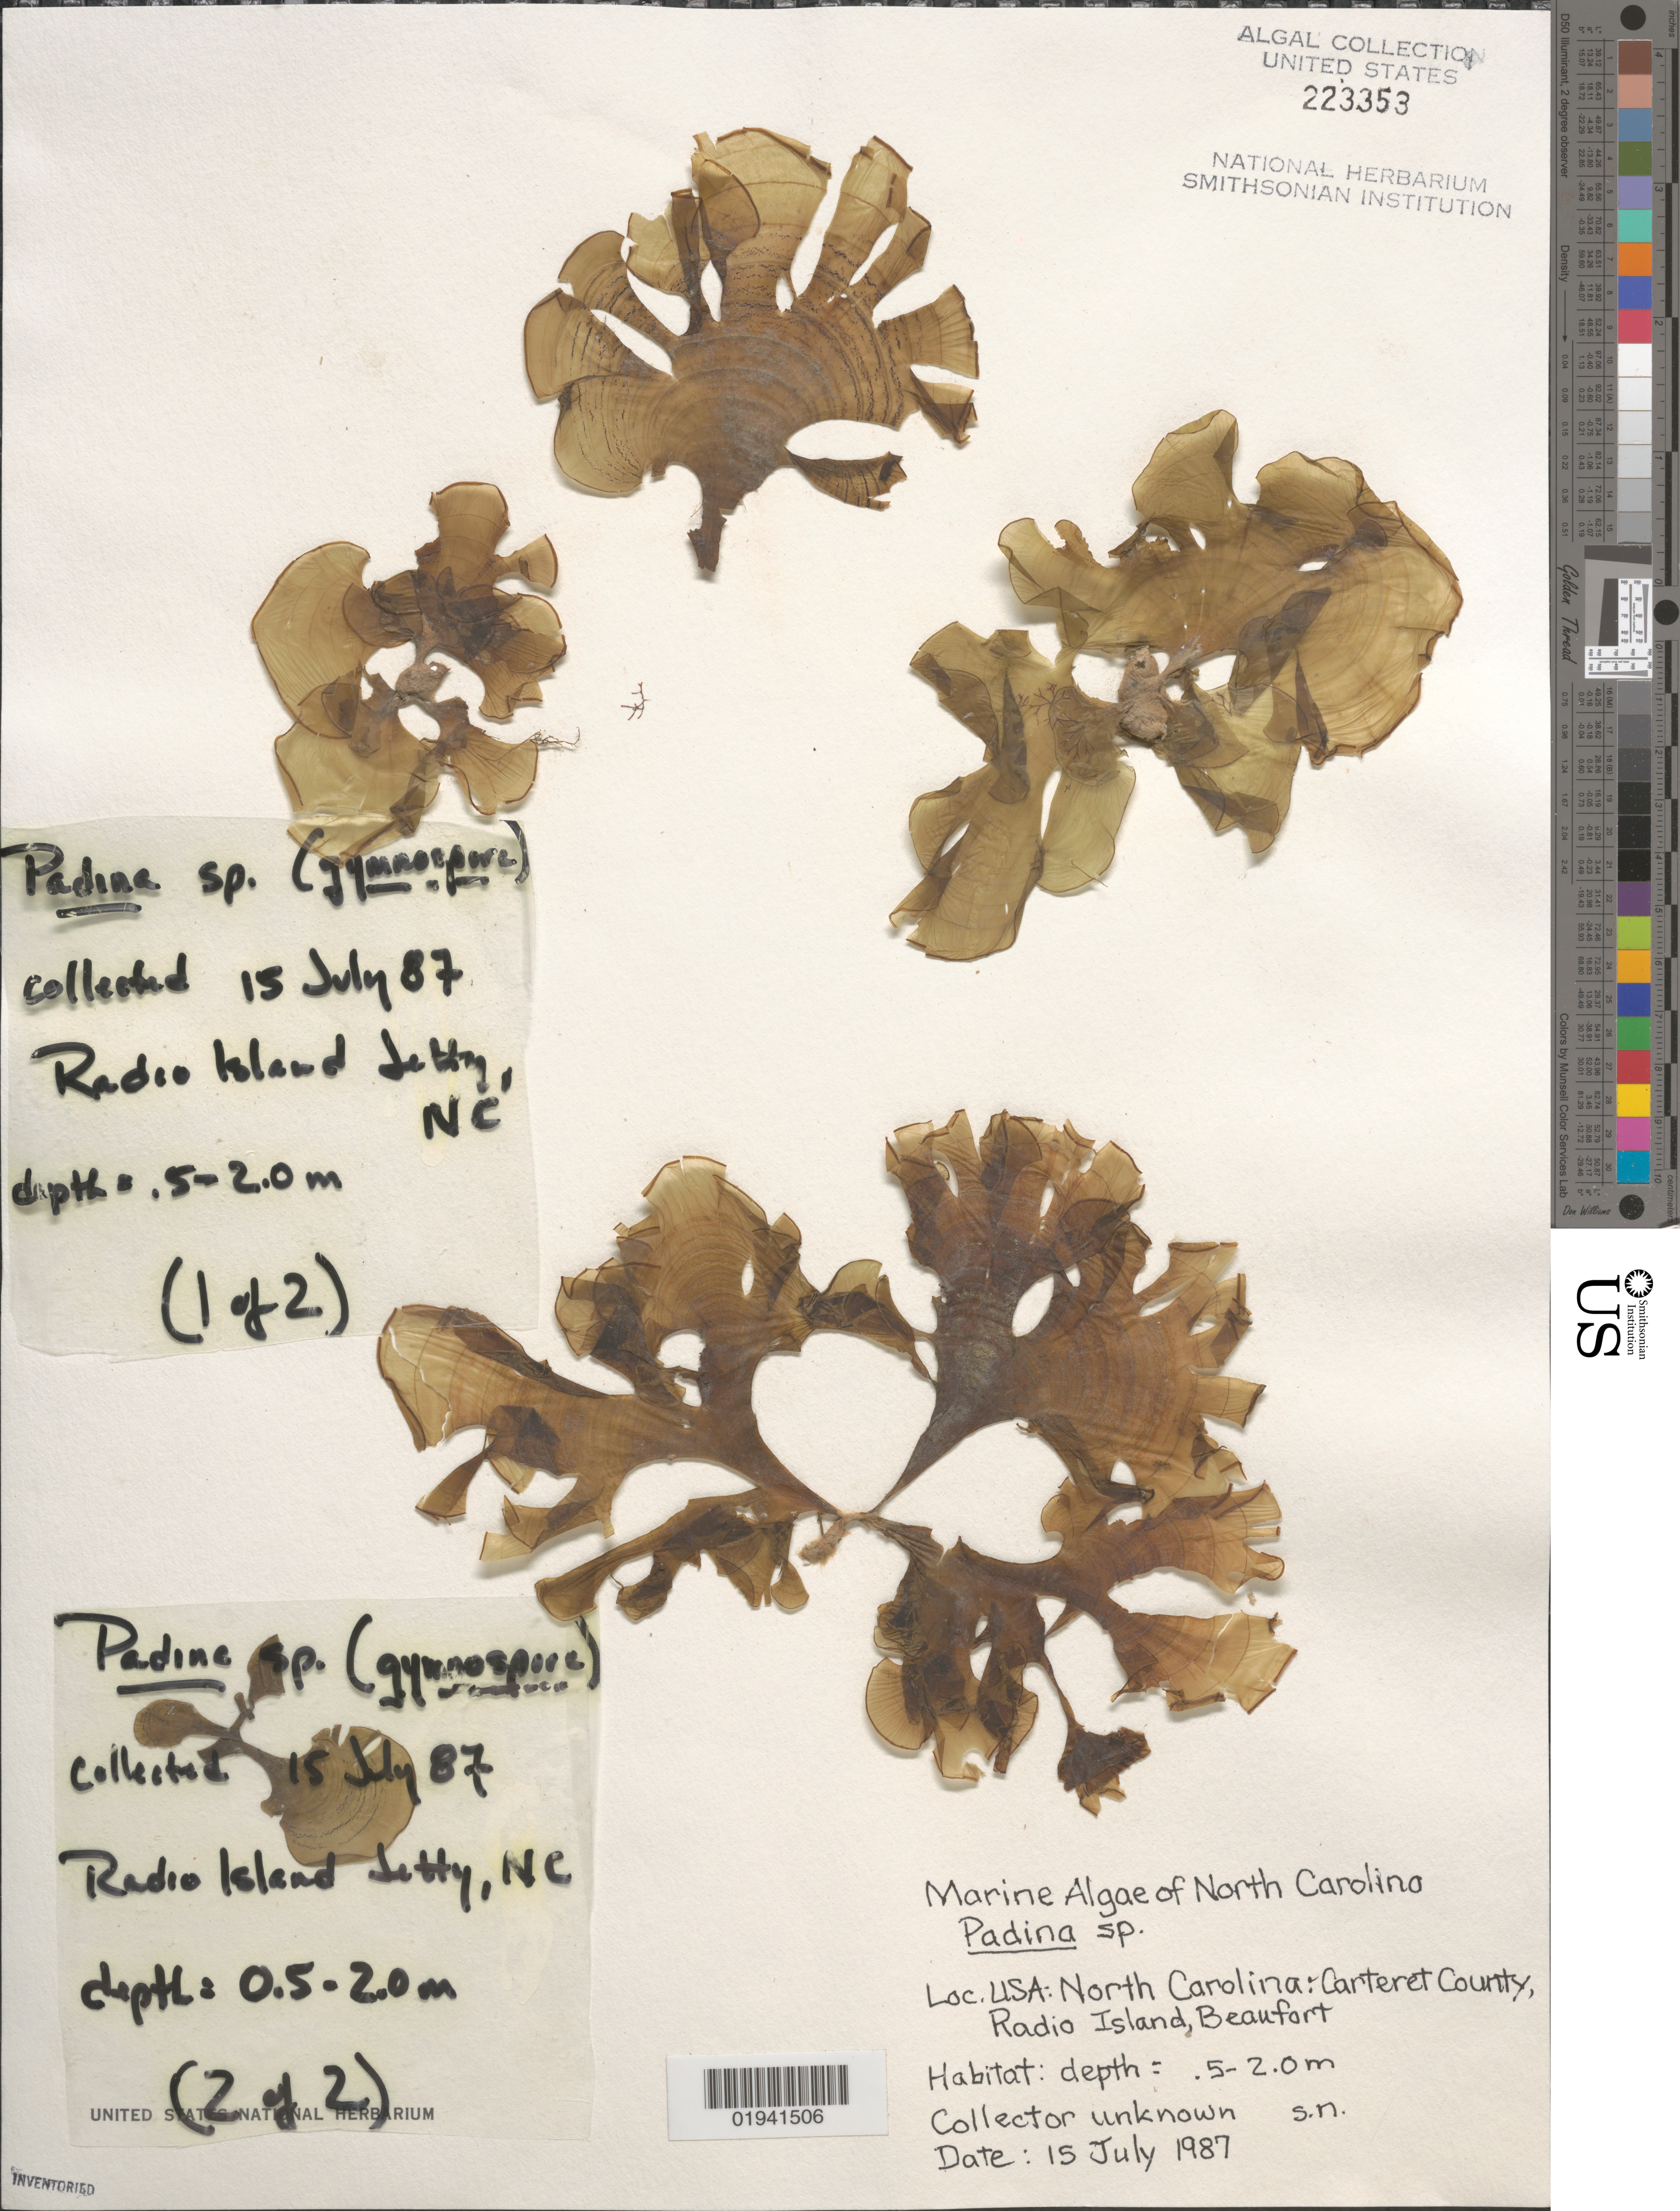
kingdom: Chromista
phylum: Ochrophyta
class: Phaeophyceae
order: Dictyotales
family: Dictyotaceae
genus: Padina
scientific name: Padina sp.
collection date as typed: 15 Jul 1987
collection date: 1987-07-15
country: United States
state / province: North Carolina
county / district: Carteret County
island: Radio Island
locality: Beaufort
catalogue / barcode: US 223353